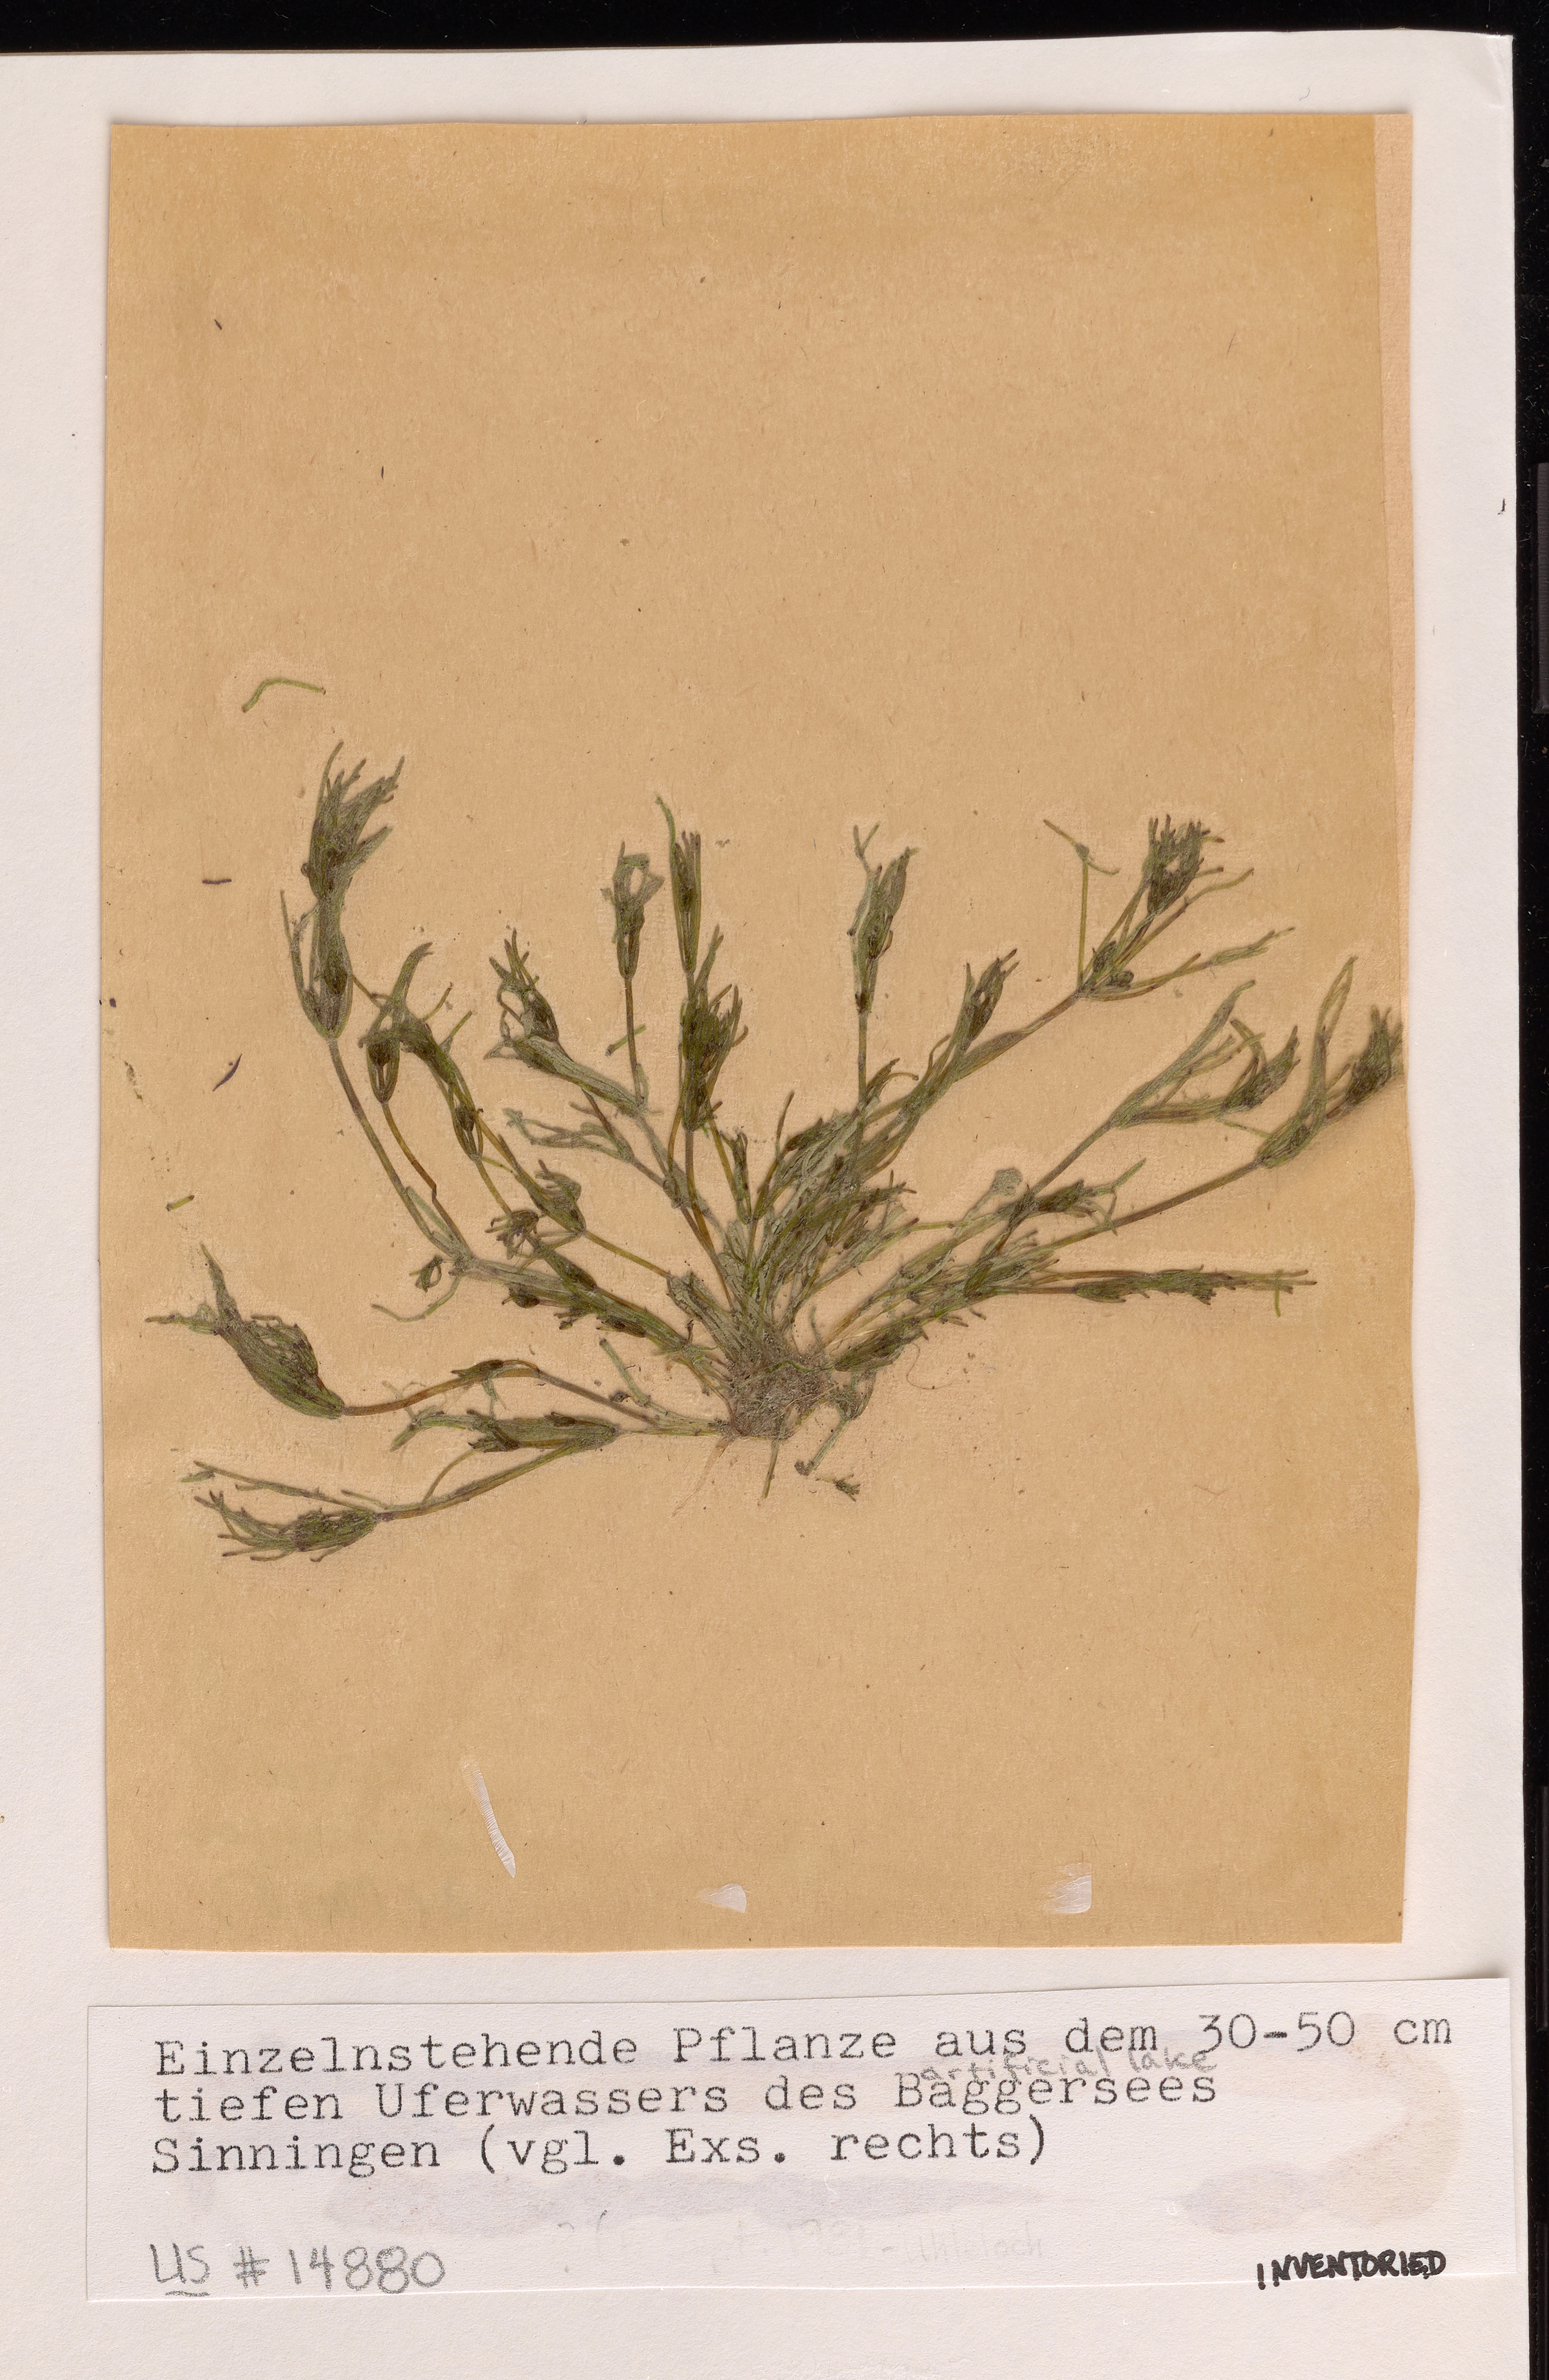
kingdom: Plantae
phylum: Charophyta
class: Charophyceae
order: Charales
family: Characeae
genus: Nitella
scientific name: Nitella opaca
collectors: W. Krause & H. Krause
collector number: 1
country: Germany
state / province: Baden-wurttemberg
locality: Sinningen an der iller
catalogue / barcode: US 14880